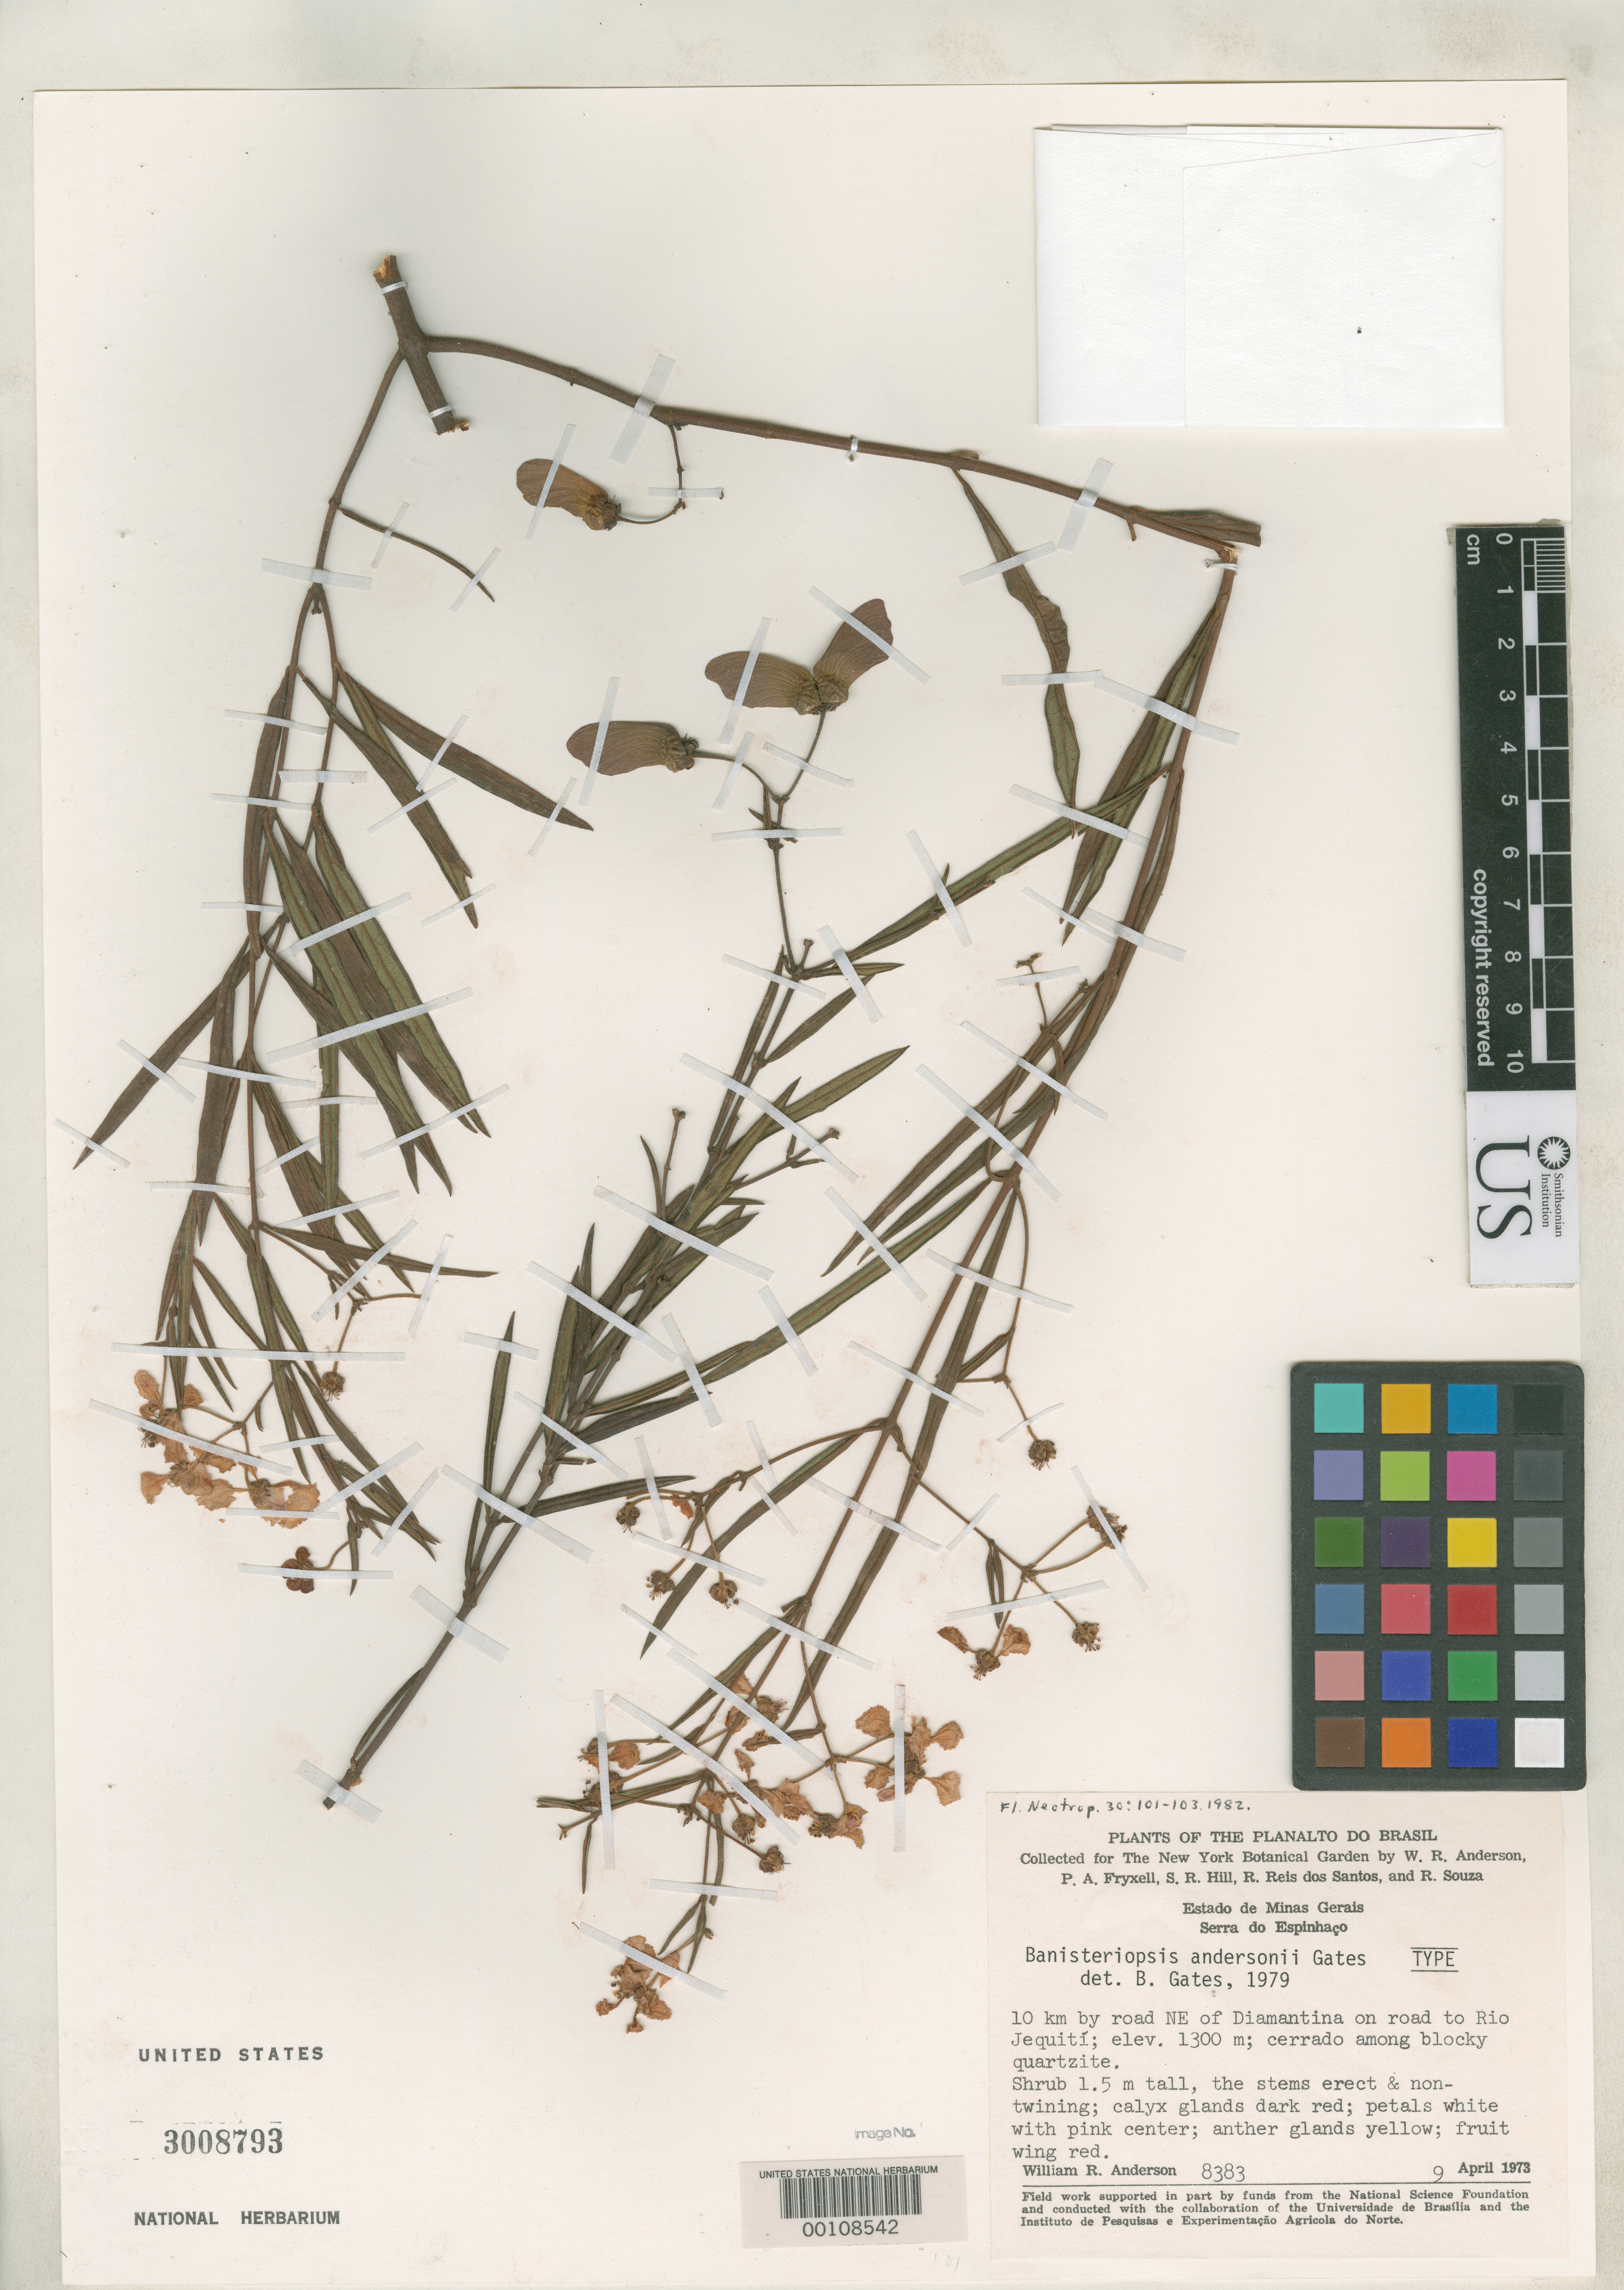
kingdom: Plantae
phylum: Tracheophyta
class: Magnoliopsida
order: Malpighiales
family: Malpighiaceae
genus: Banisteriopsis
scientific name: Banisteriopsis andersonii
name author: B. Gates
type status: Isotype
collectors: W. R. Anderson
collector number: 8383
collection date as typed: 09 Apr 1973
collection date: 1973-04-09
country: Brazil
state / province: Minas Gerais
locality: Serra do Espinhaco, 10 km NE Diamantina on road to Rio Jequit.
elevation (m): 1300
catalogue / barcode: US 3008793